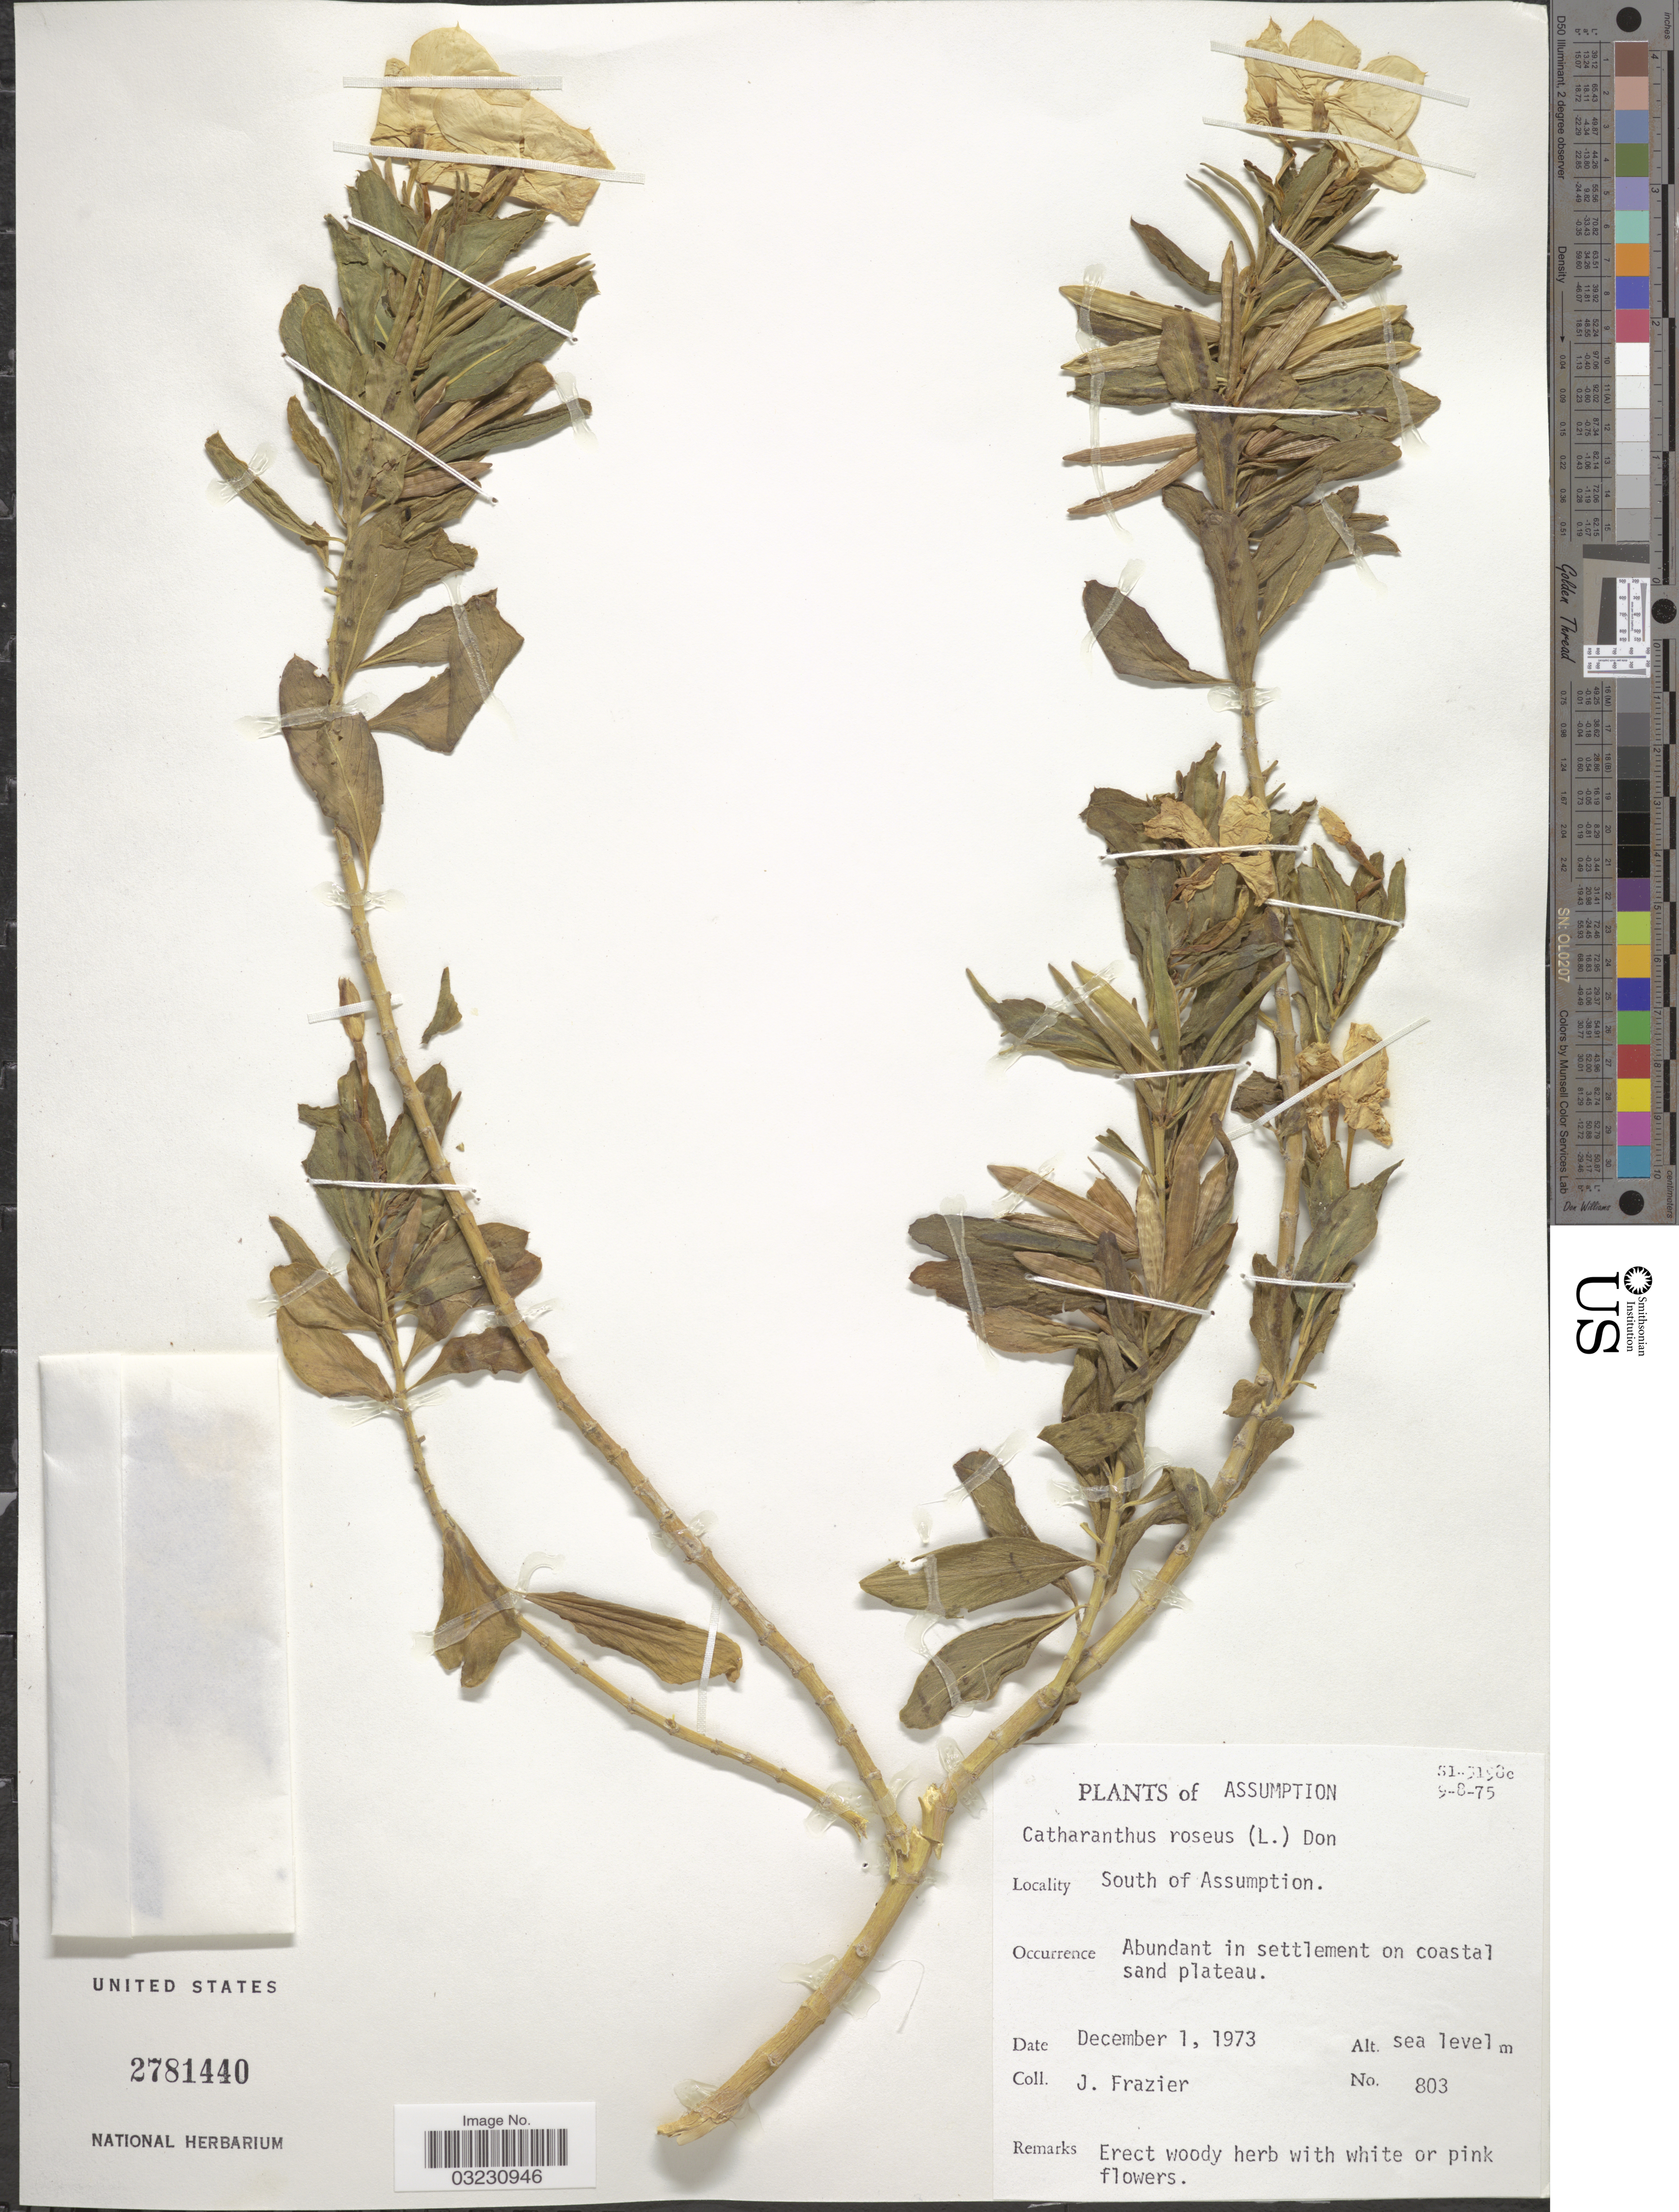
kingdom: Plantae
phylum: Tracheophyta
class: Magnoliopsida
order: Gentianales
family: Apocynaceae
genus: Catharanthus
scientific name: Catharanthus roseus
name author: (L.) G. Don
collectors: J. Frazier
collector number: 803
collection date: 1973-12-01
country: Seychelles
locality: Assumption, South of Assumption.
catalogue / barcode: US 2781440